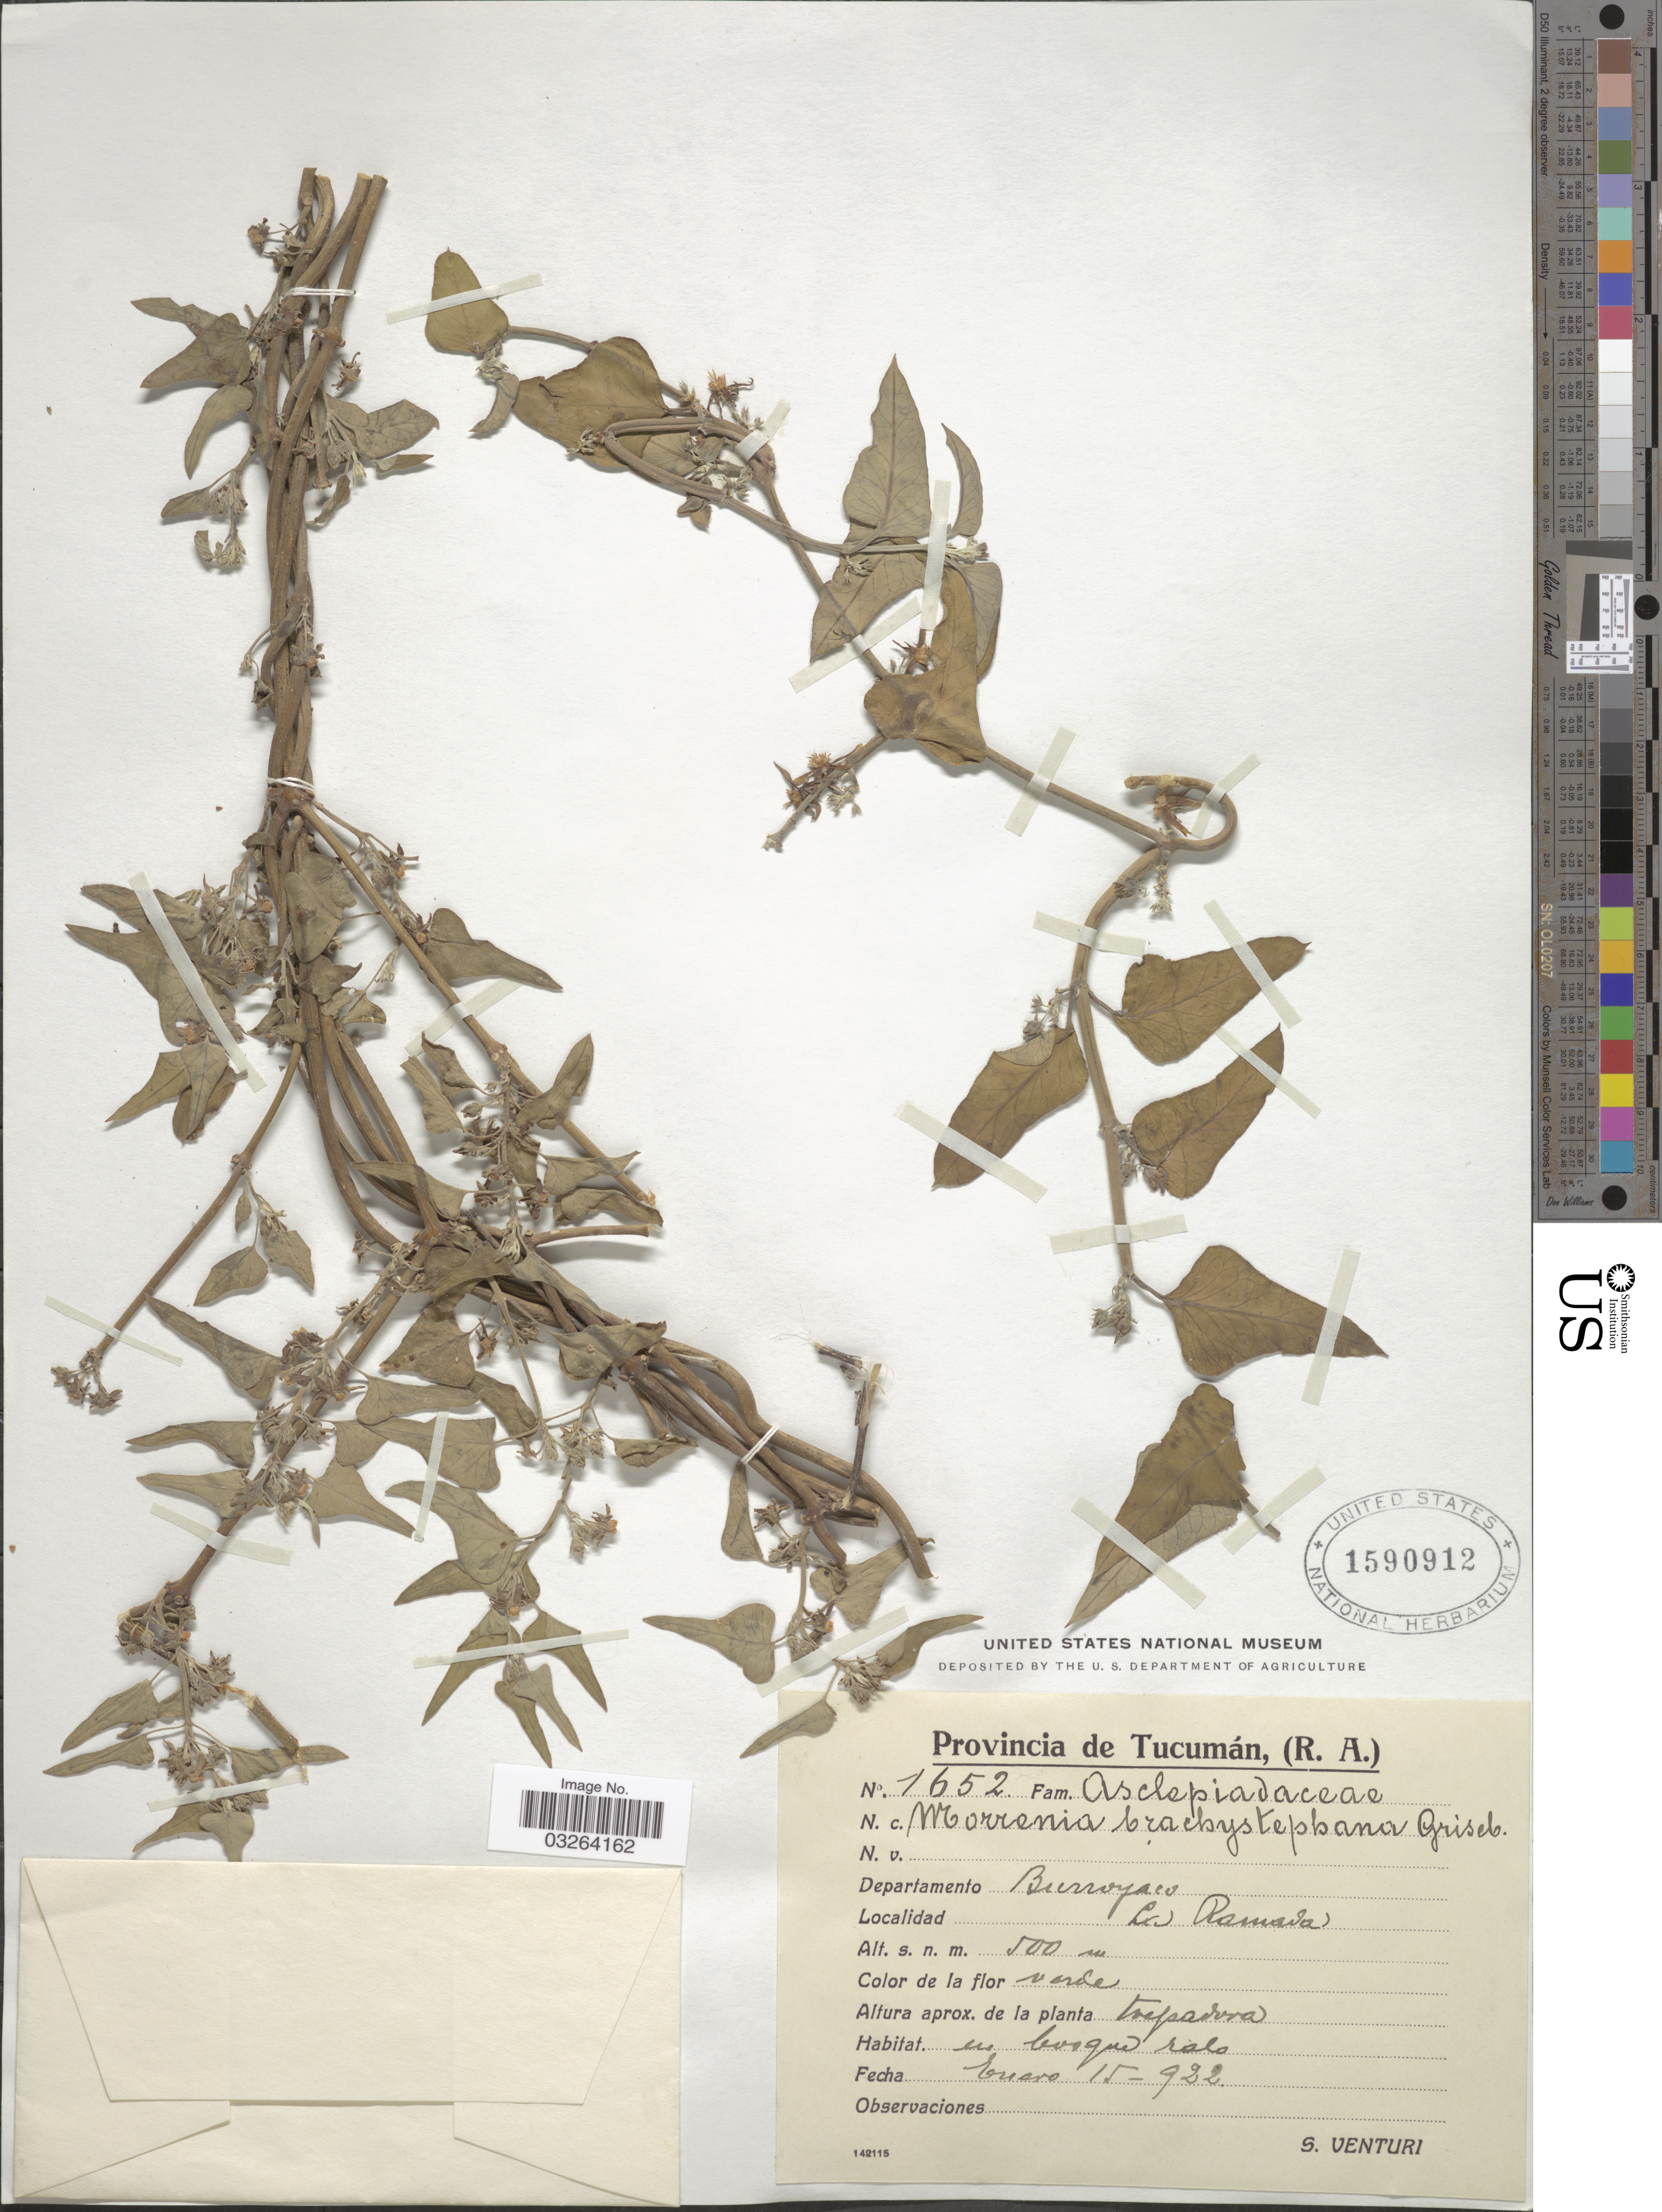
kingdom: Plantae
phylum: Tracheophyta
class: Magnoliopsida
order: Gentianales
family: Apocynaceae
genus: Morrenia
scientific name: Morrenia brachystephana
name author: Griseb.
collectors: S. Venturi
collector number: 1652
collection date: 1922-01-15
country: Argentina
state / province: Tucuman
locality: Provincia de Tucumán, (R. A.). Departamento Burroyaco. La Ramada.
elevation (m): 500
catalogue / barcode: US 1590912